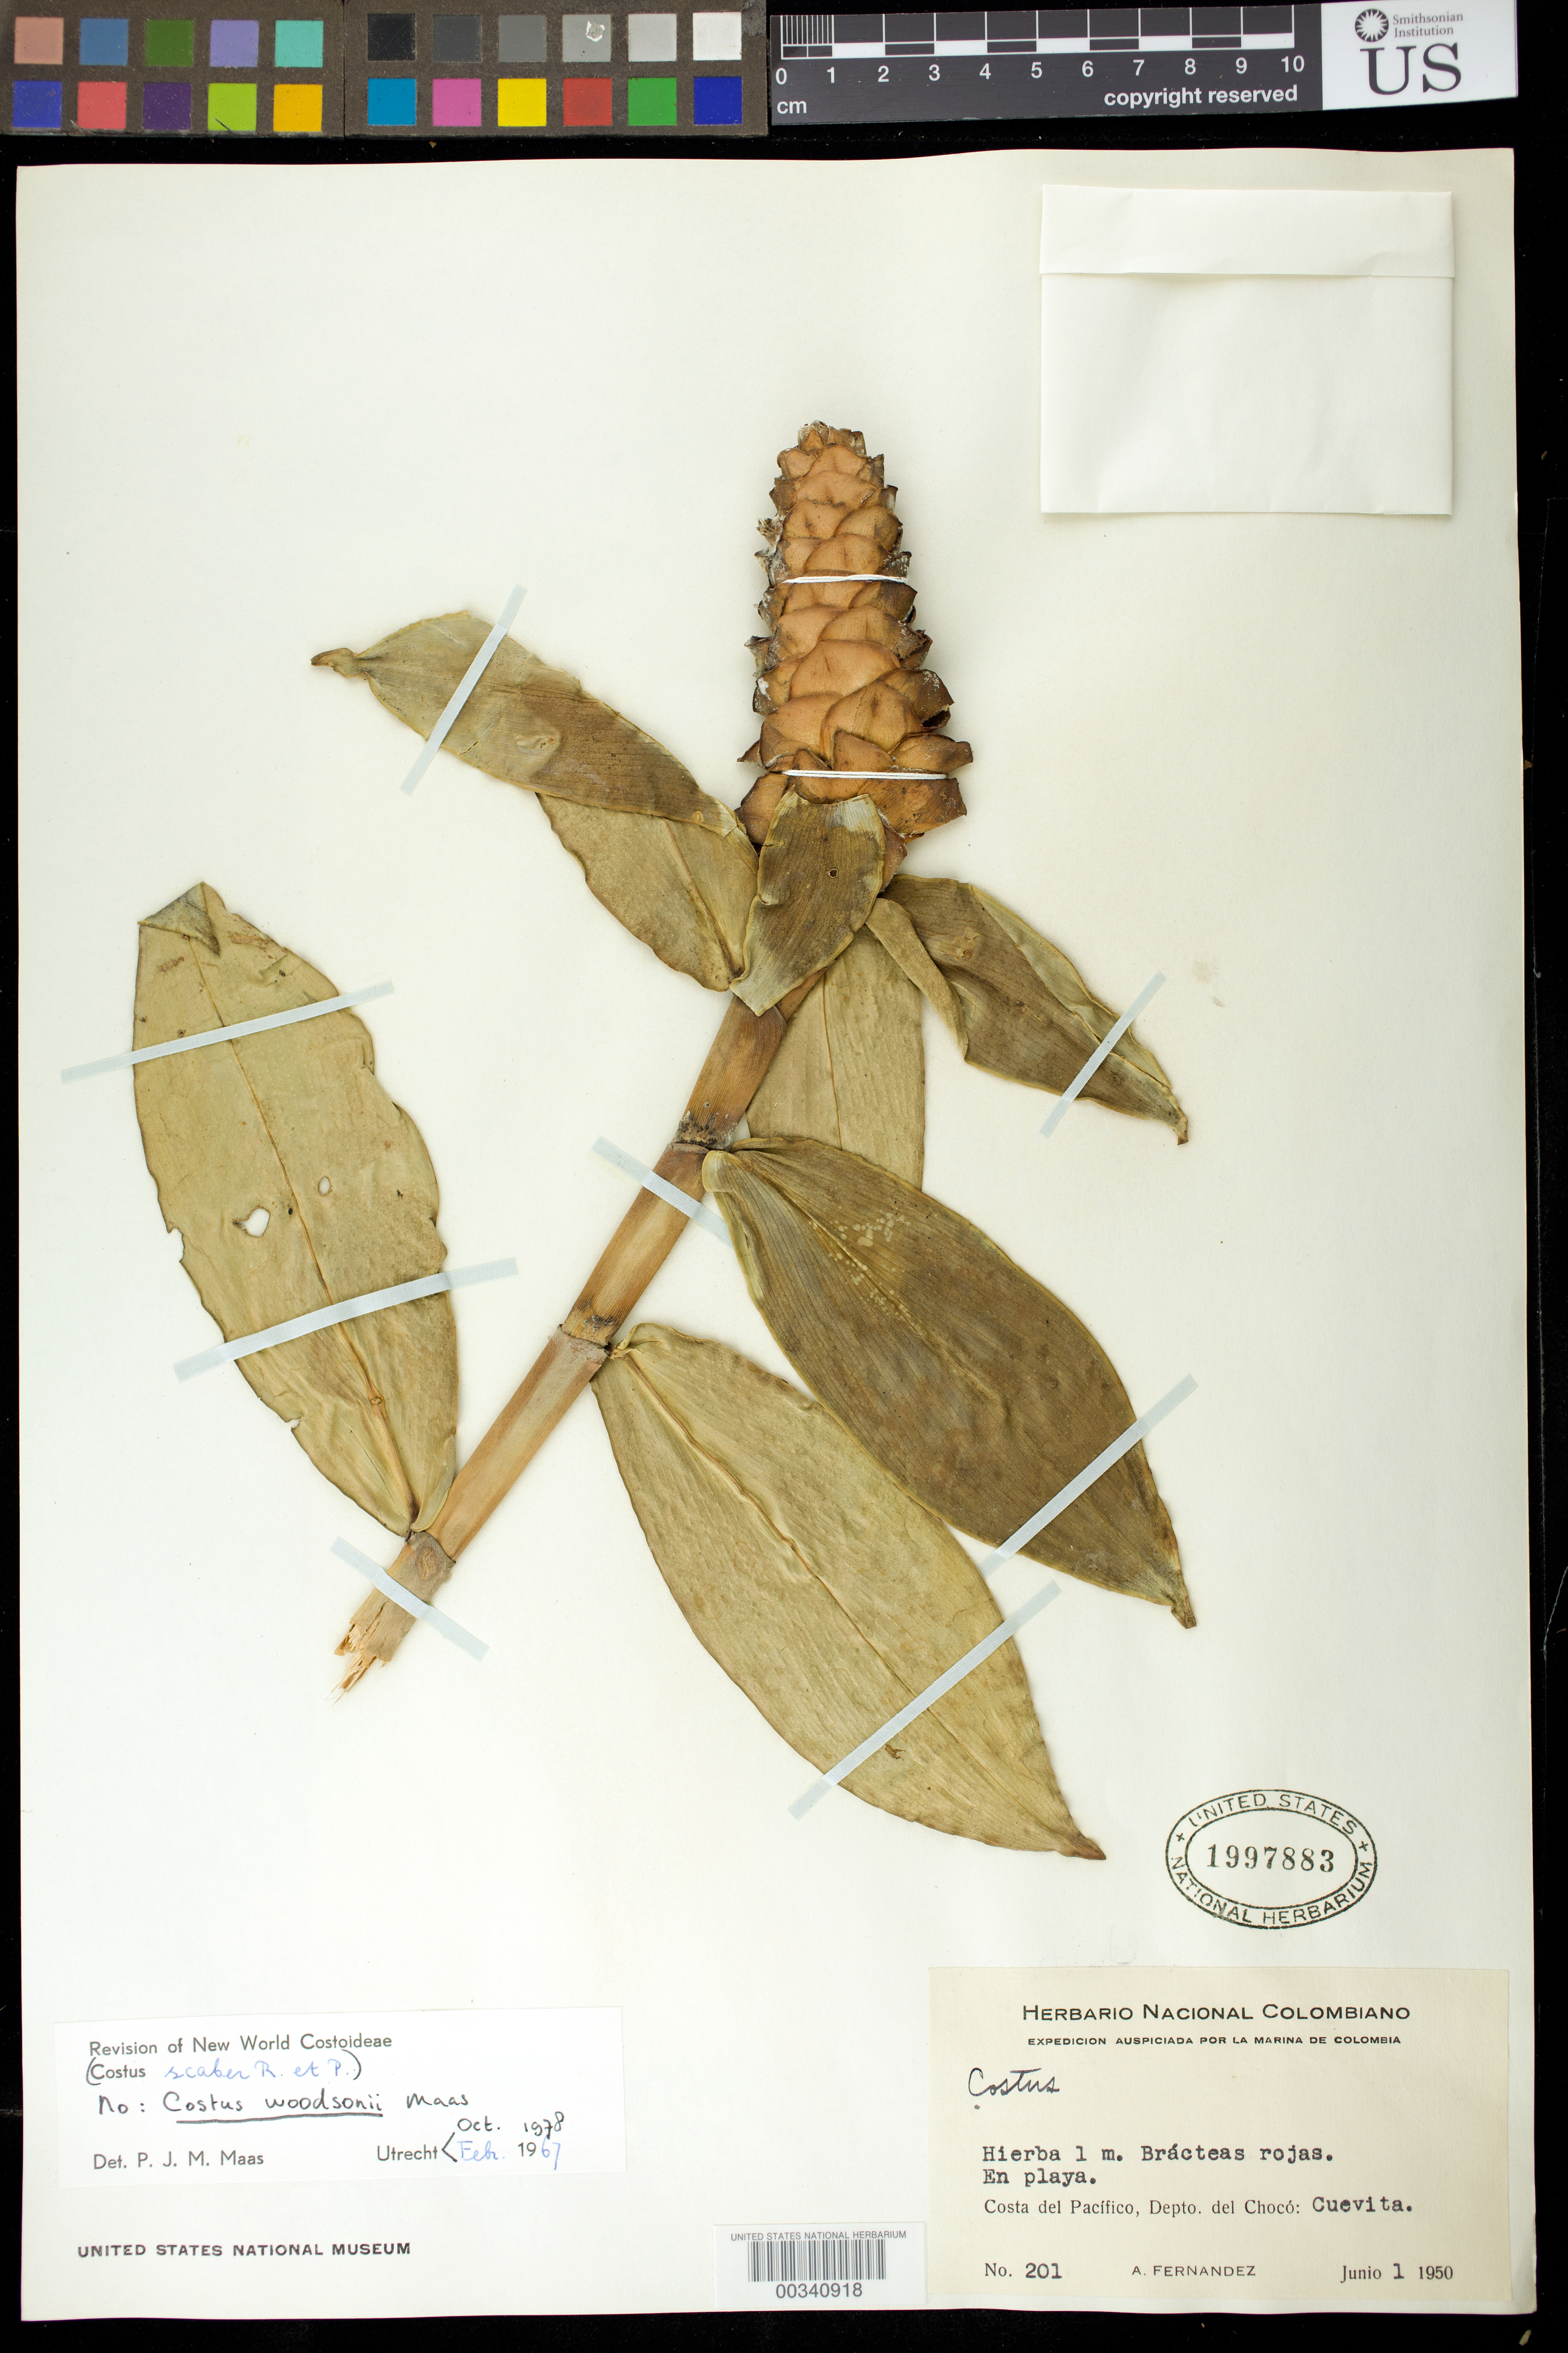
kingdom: Plantae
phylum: Tracheophyta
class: Liliopsida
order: Zingiberales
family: Costaceae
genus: Costus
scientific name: Costus woodsonii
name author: Maas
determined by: Maas, Paul J. M.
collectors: Á. Fernández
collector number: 201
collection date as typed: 01 Jun 1950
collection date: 1950-06-01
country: Colombia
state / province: Chocó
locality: Costa del Pacifico, Cuevita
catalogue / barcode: US 1997883